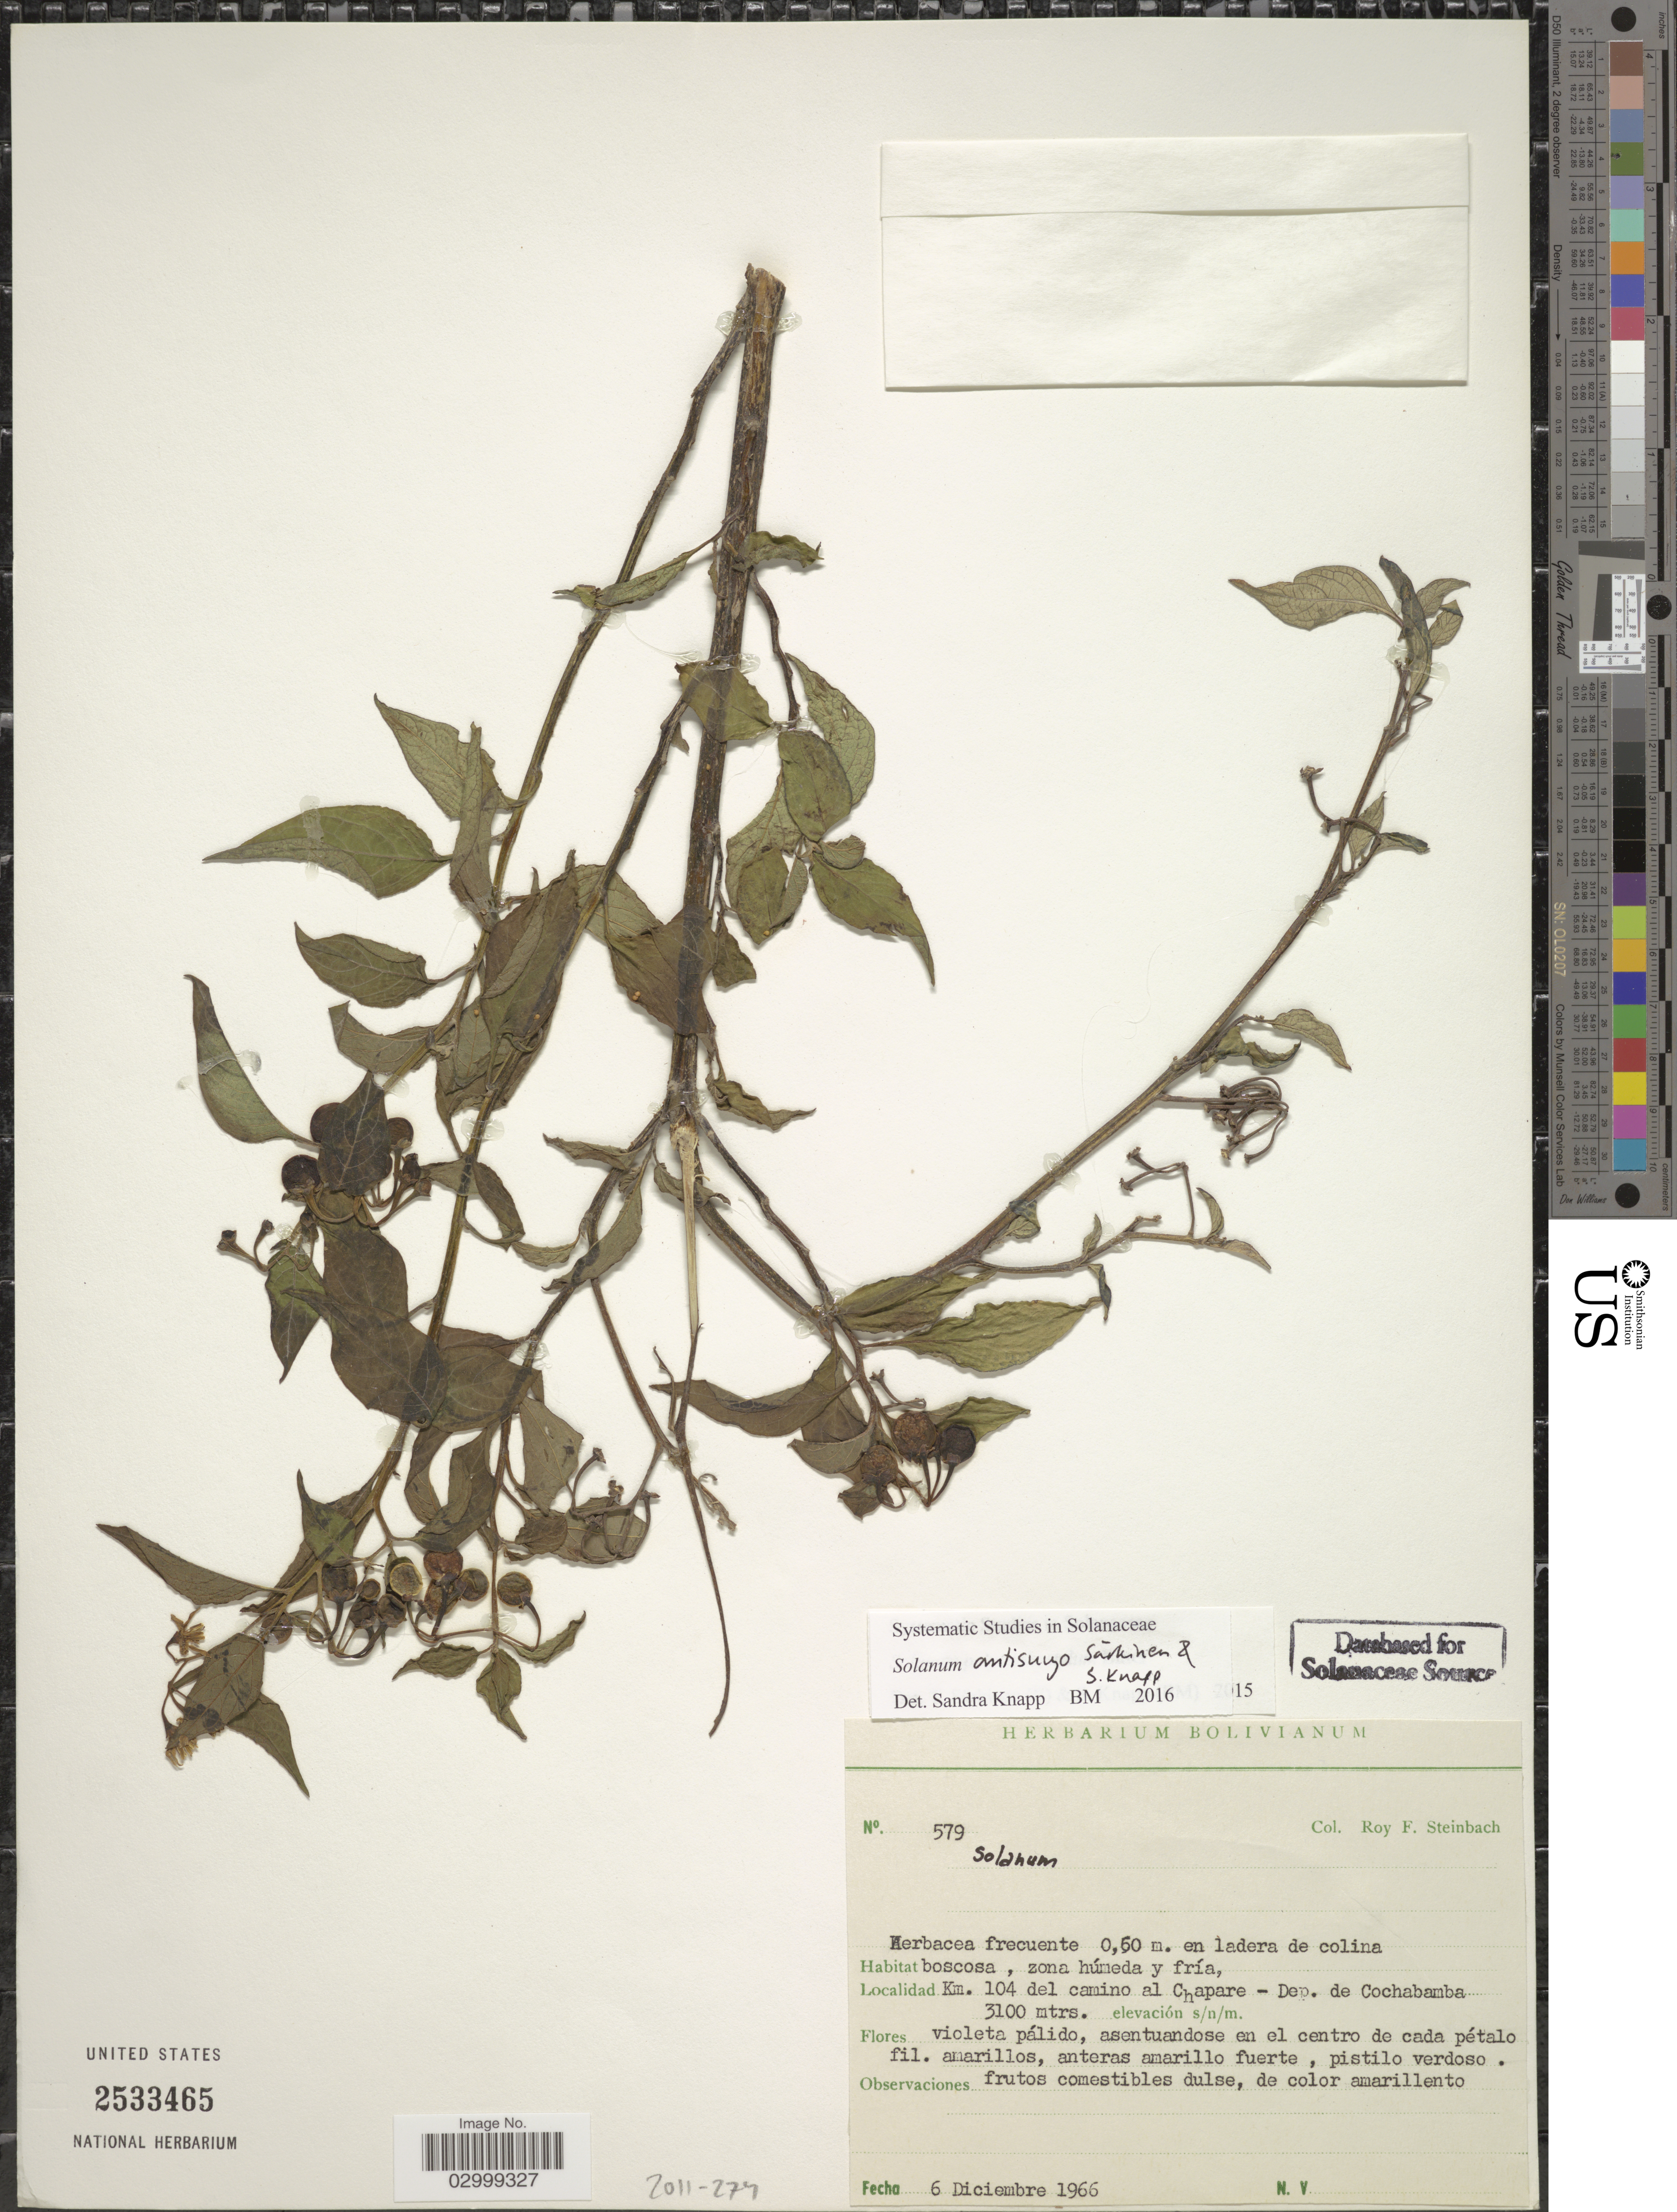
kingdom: Plantae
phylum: Tracheophyta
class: Magnoliopsida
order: Solanales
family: Solanaceae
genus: Solanum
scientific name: Solanum antisuyo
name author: Särkinen & S. Knapp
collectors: R. F. Steinbach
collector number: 579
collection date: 1966-12-06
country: Bolivia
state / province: Cochabamba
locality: Km. 104 del camino al Chapare - Dep. de Cochabamba.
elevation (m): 3100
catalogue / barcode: US 2533465